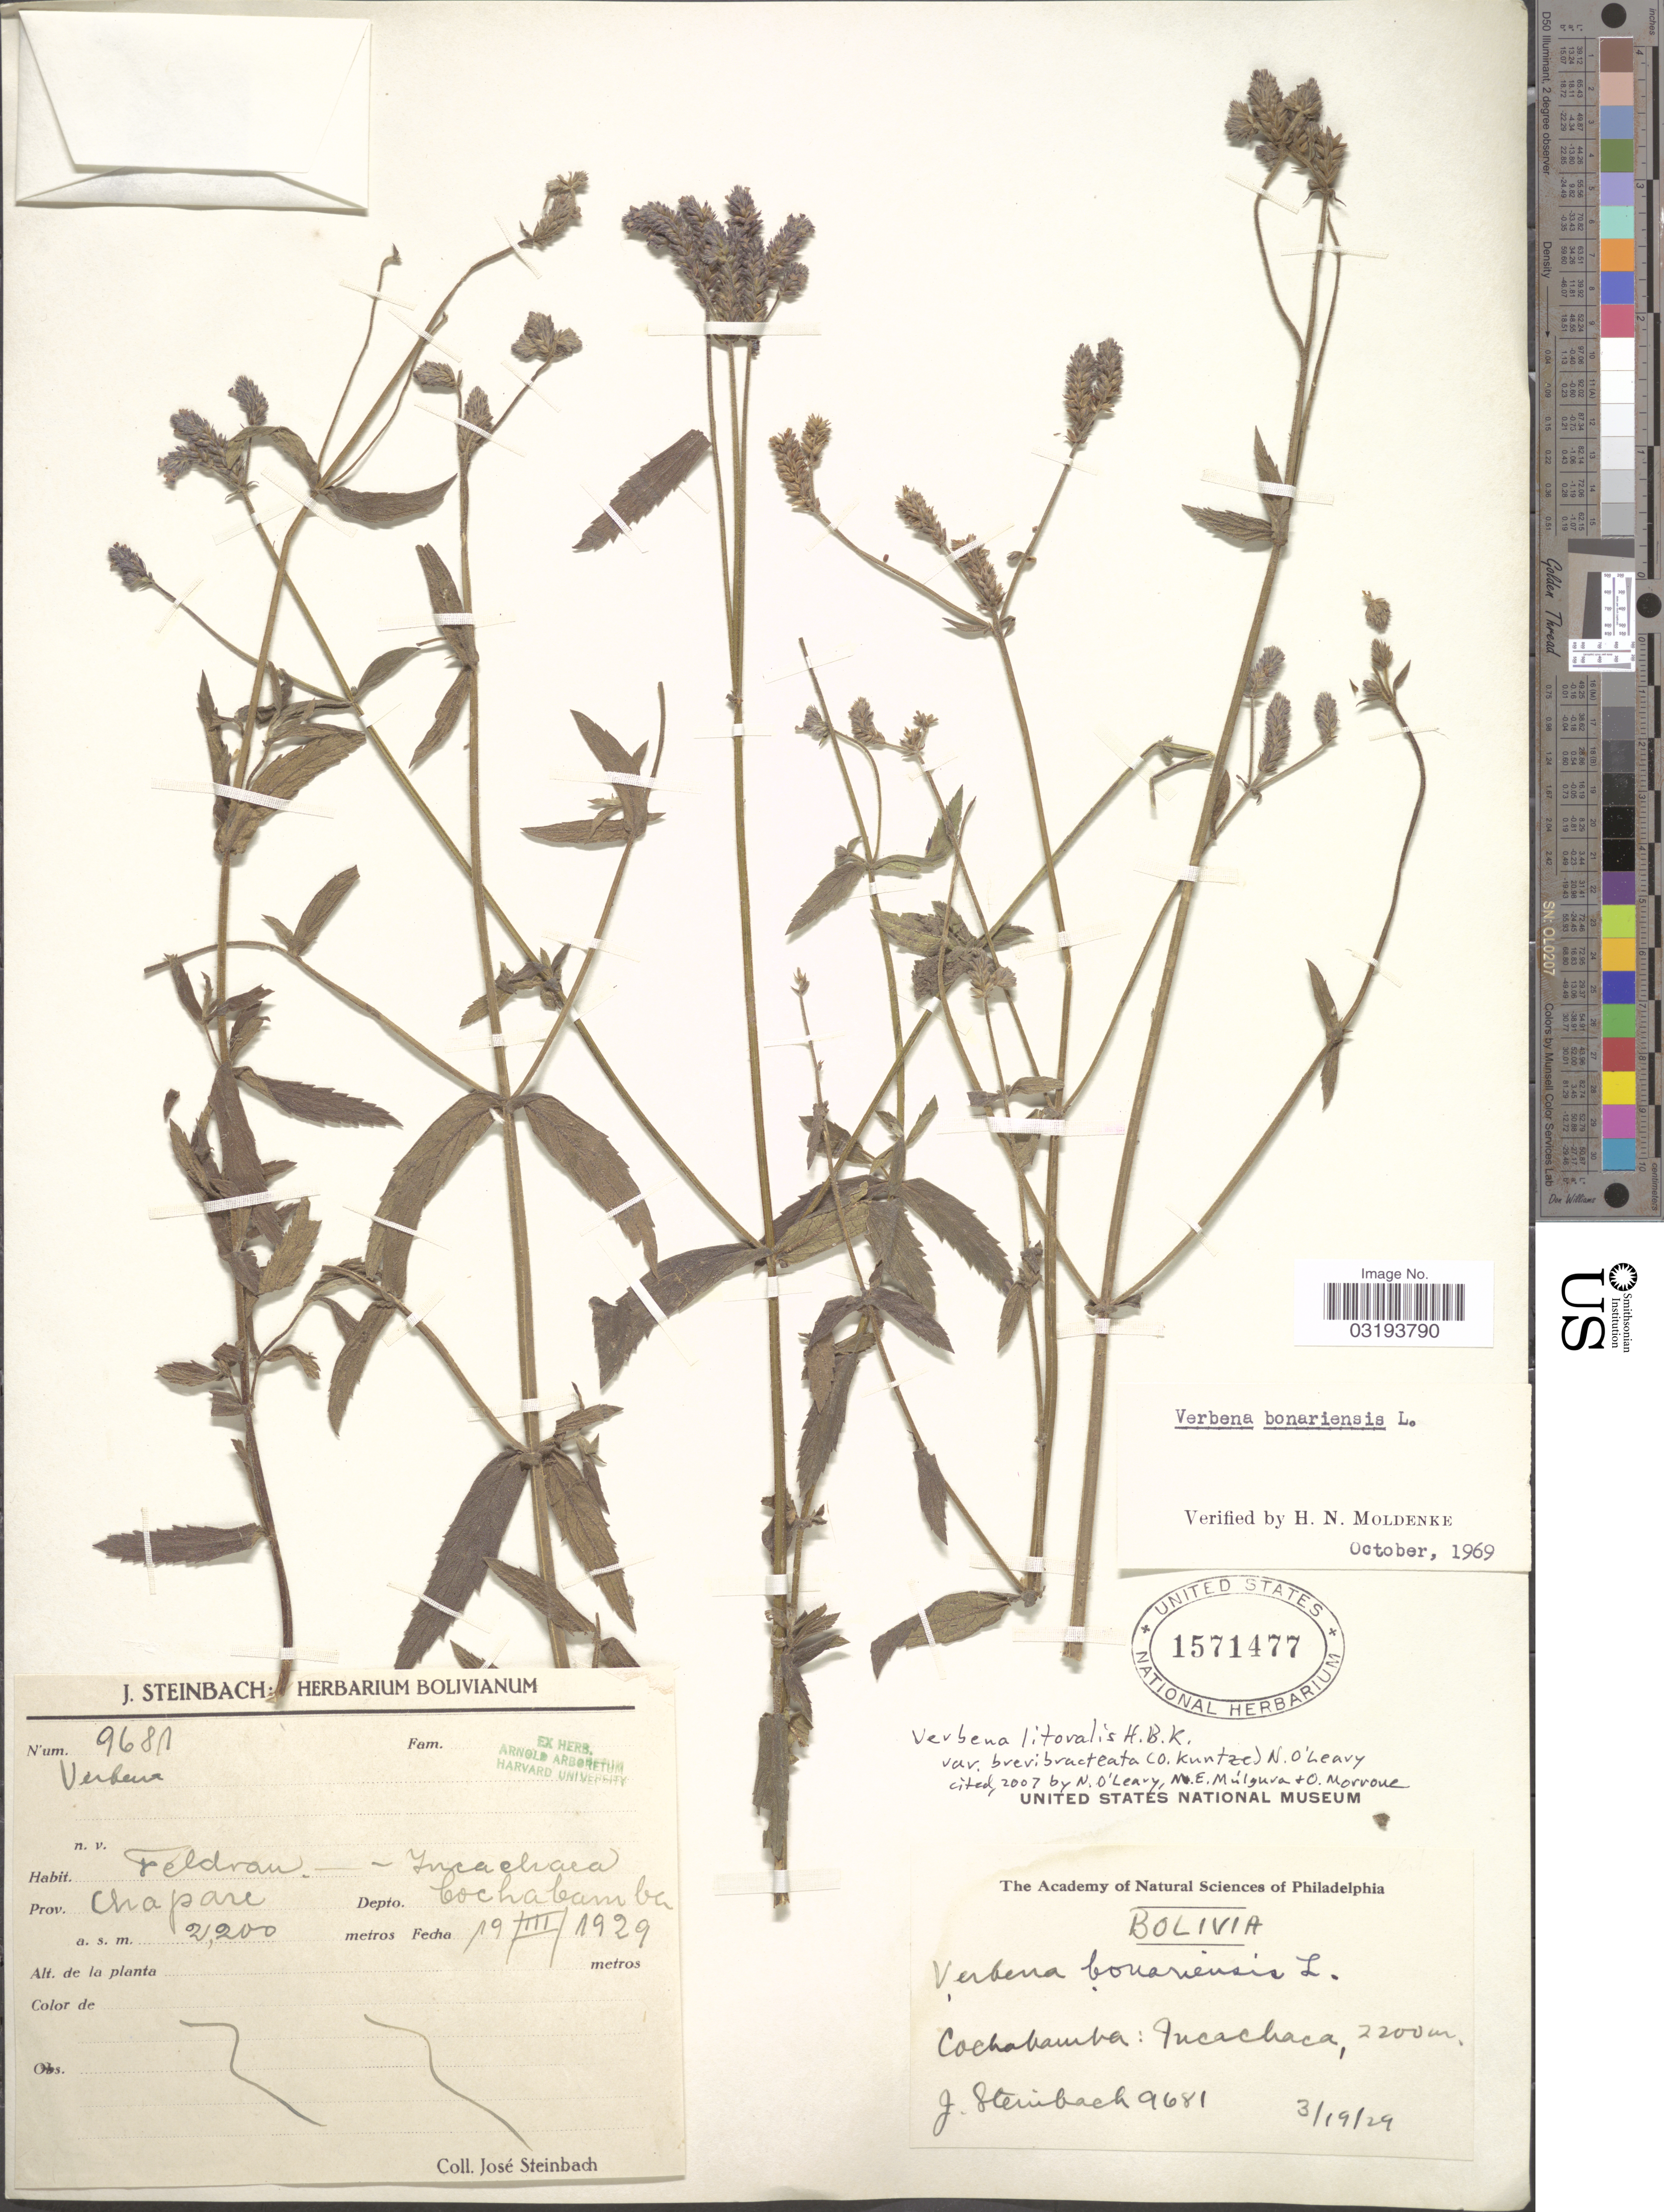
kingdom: Plantae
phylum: Tracheophyta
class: Magnoliopsida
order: Lamiales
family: Verbenaceae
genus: Verbena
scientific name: Verbena litoralis var. brevibracteata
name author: (Kuntze) N. O'Leary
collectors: J. Steinbach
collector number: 9681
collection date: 1929-03-19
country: Bolivia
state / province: Cochabamba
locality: Feldran - Incachaca, Prov. Chapare, Depto. Cochabamba.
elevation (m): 2200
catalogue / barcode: US 1571477